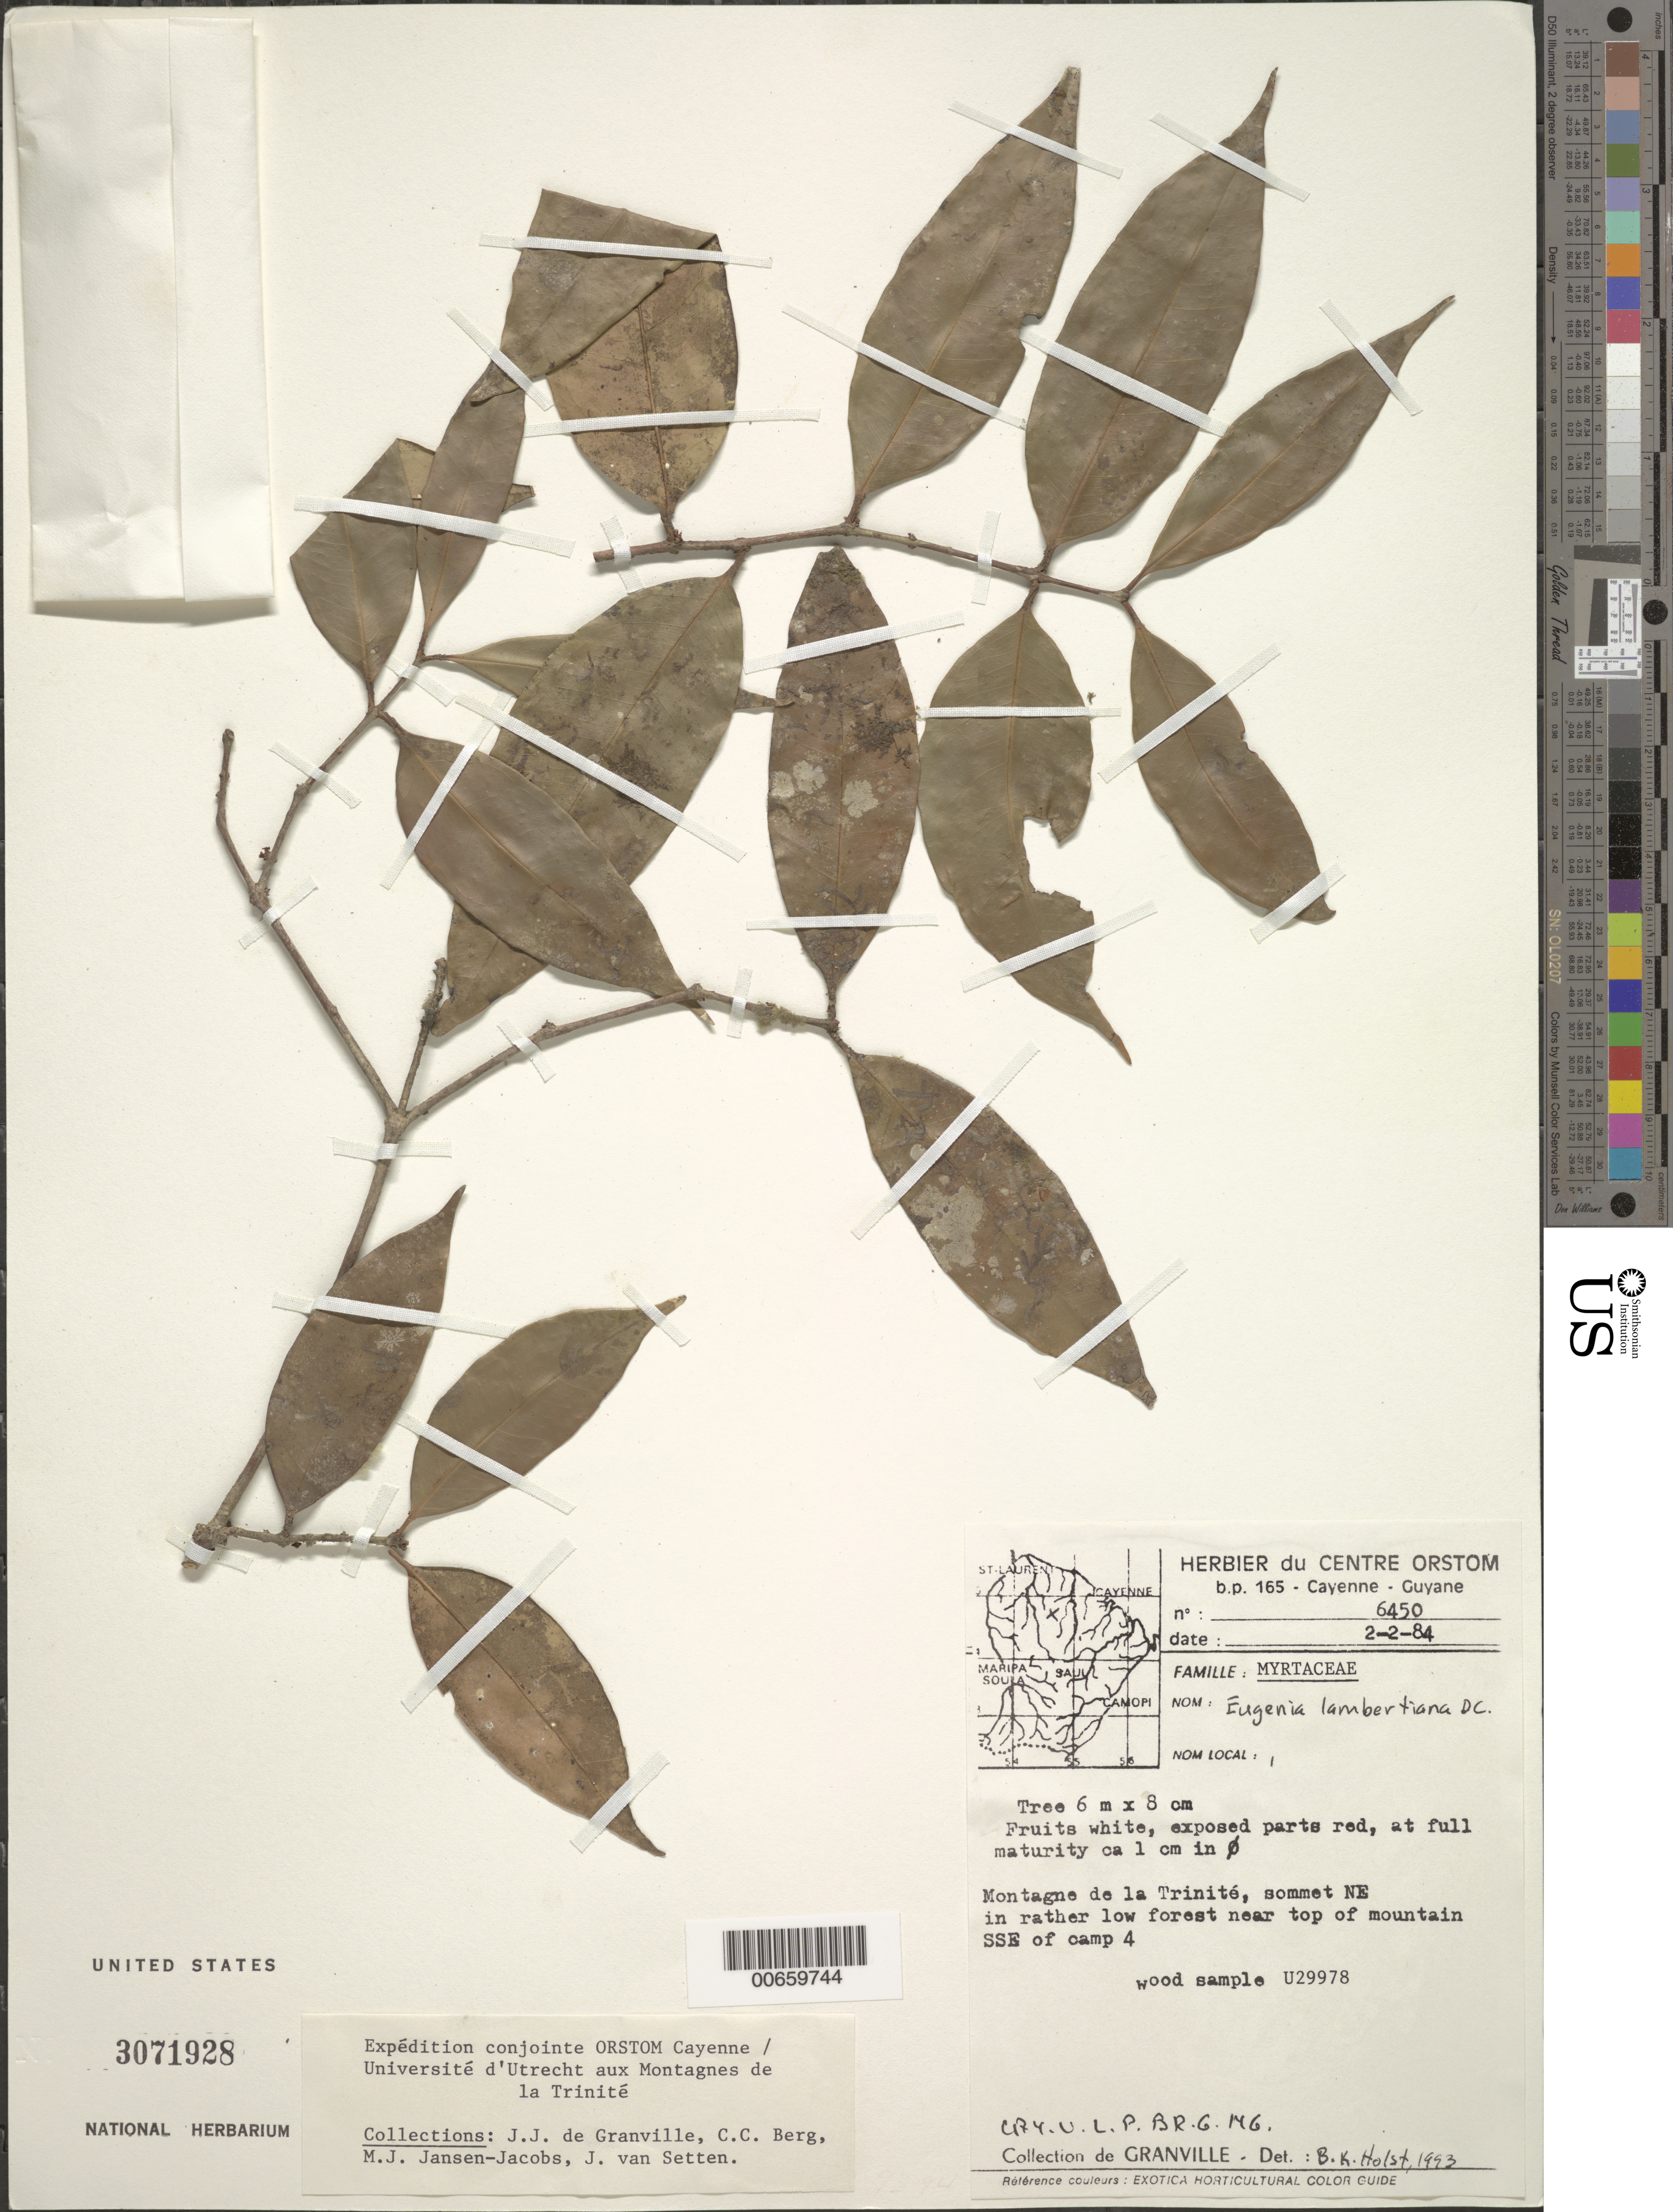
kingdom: Plantae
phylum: Tracheophyta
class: Magnoliopsida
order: Myrtales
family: Myrtaceae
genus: Eugenia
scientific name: Eugenia lambertiana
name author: DC.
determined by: Holst, Bruce K.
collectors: J.-J. de Granville, C. C. Berg, M. J. Jansen-Jacobs & J. van Setten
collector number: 6450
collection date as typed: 2-Feb-84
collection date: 1984-02-02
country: French Guiana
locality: Montagnes de la Trinité, sommet NE, SSE of camp 4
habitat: Low forest near top of mountain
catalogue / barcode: US 3071928